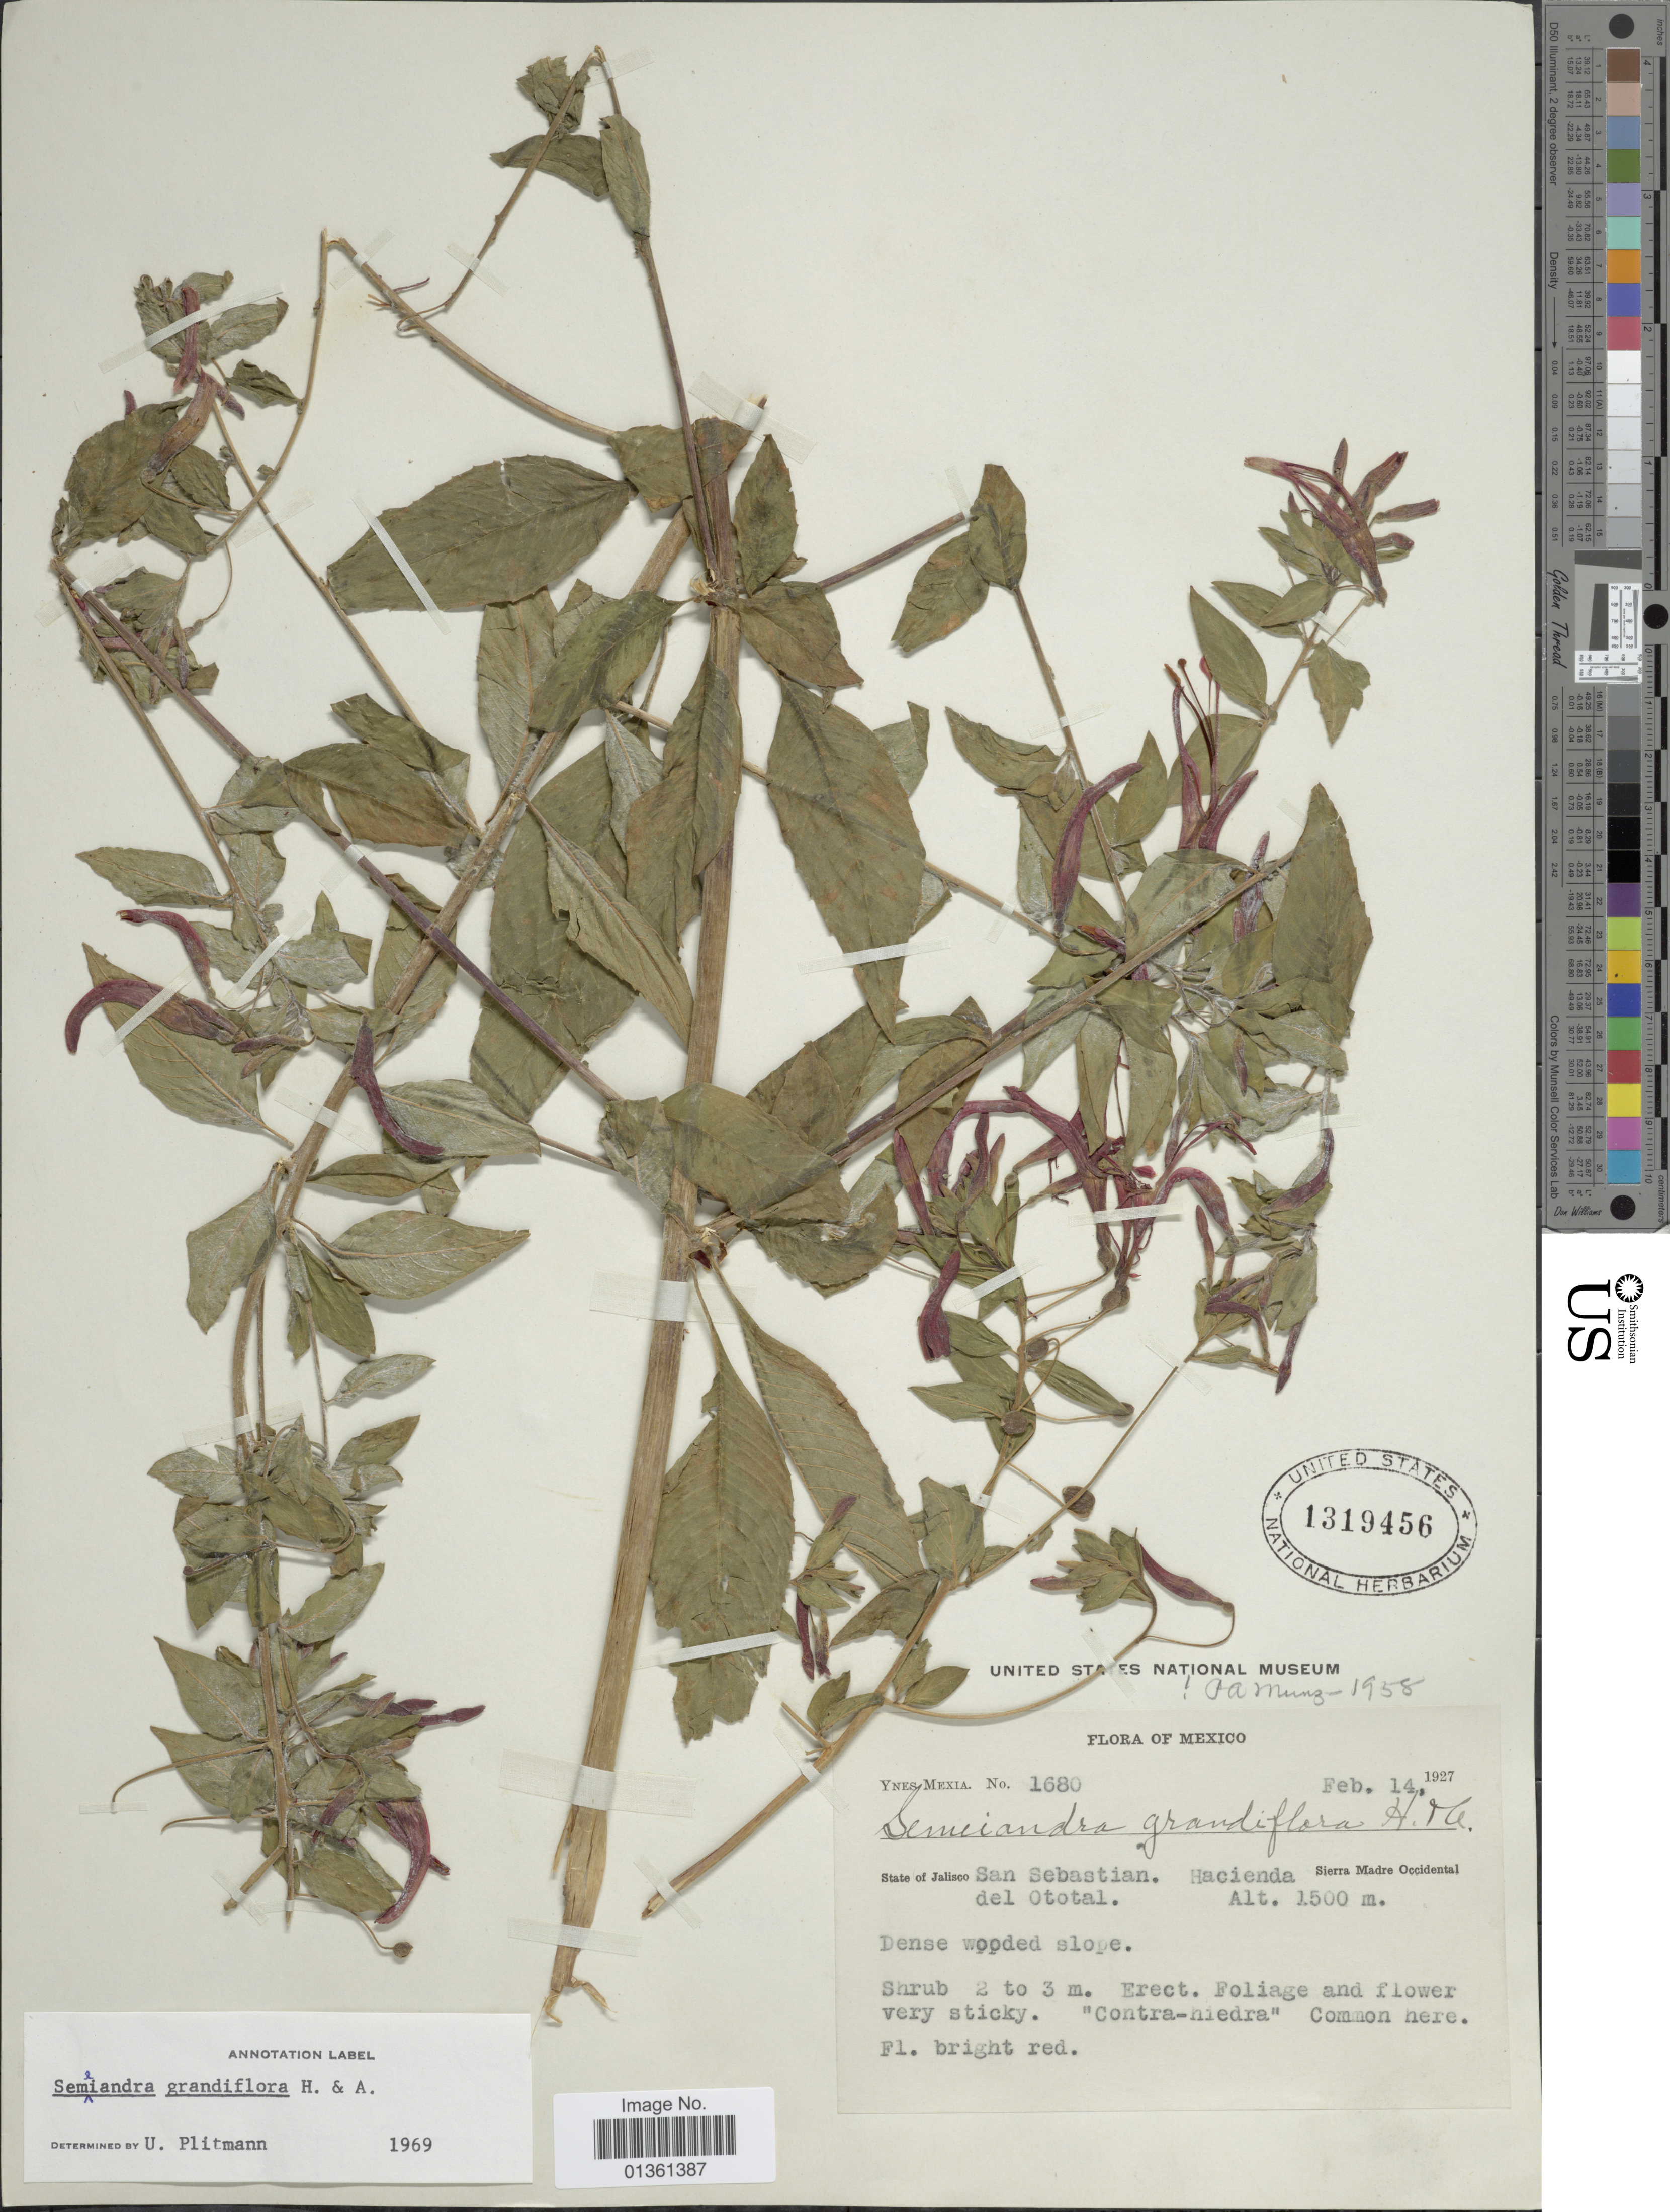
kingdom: Plantae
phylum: Tracheophyta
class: Magnoliopsida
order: Myrtales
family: Onagraceae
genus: Lopezia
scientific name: Lopezia semeiandra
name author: Plitmann et al.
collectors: Y. Mexia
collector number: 1680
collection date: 1927-02-14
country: Mexico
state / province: Jalisco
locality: San Sebastian. Hacienda del Ototal. Sierra Madre Occidental.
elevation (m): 1500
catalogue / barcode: US 1319456